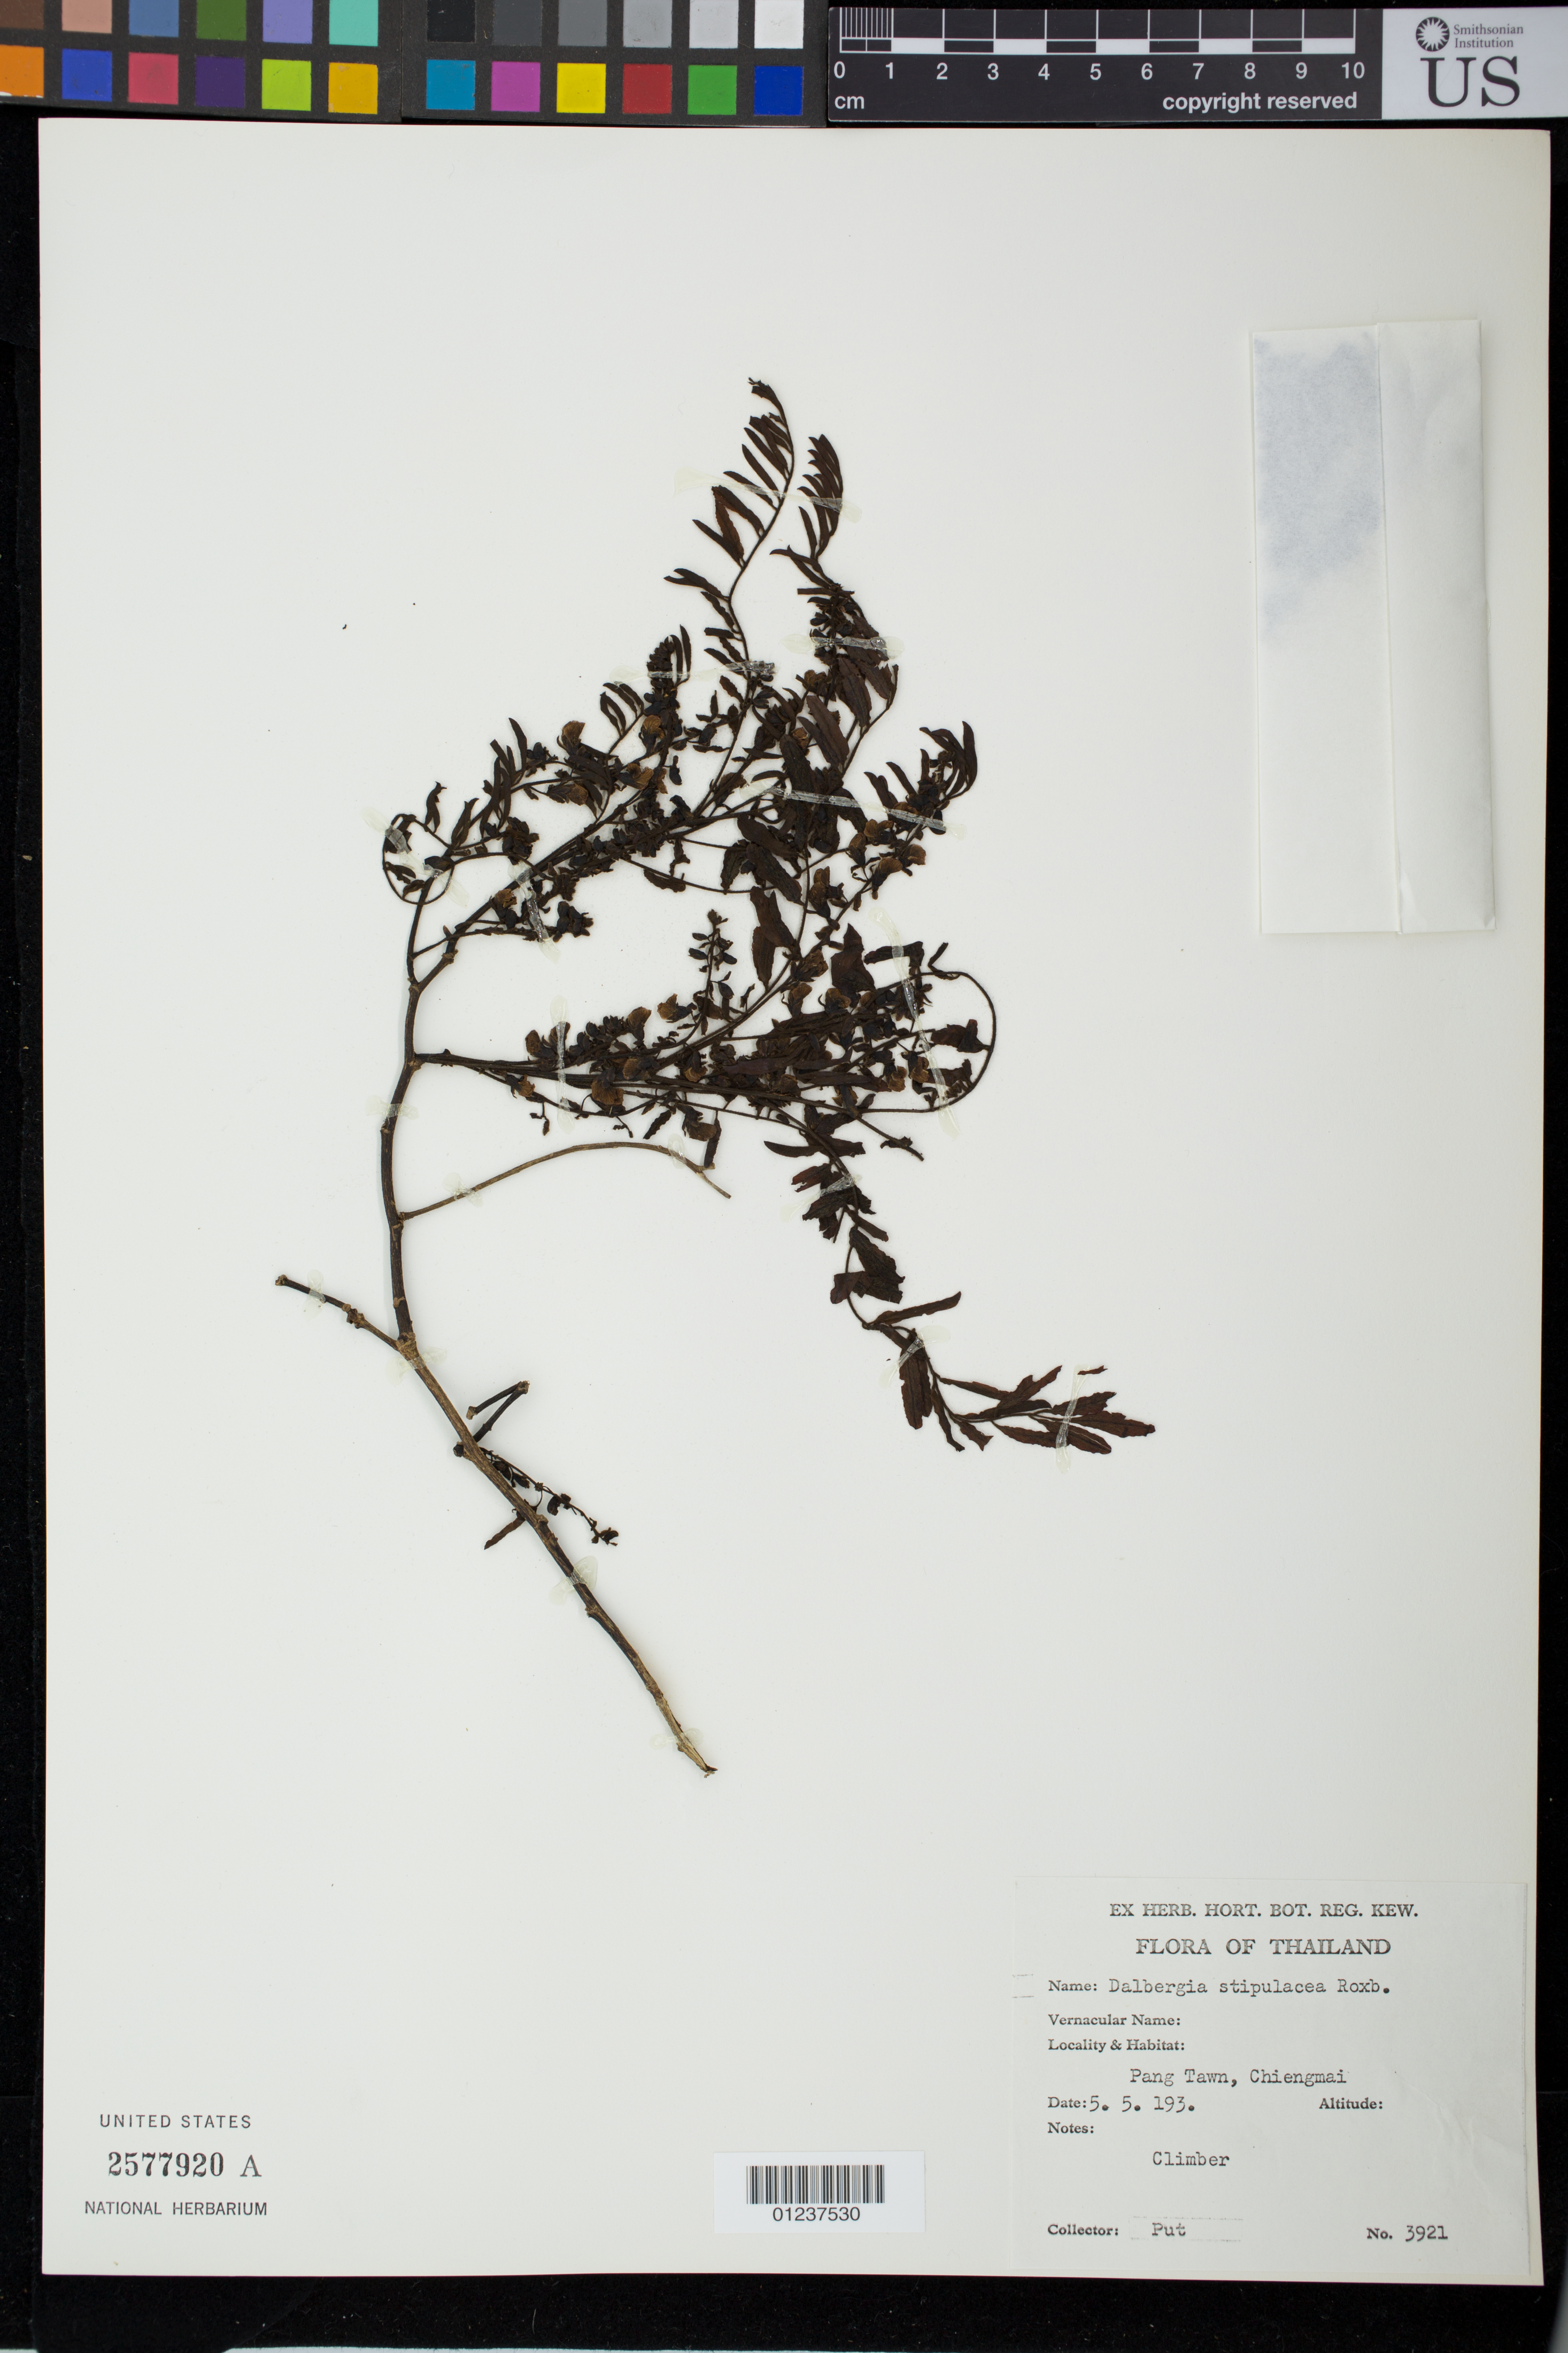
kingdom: Plantae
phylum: Tracheophyta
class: Magnoliopsida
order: Fabales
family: Fabaceae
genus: Dalbergia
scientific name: Dalbergia stipulacea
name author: Roxb.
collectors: -. Put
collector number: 3921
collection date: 1930-05-05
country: Thailand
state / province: Chiang Mai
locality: Pang Tawn, Chiengmai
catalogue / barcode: US 2577920A